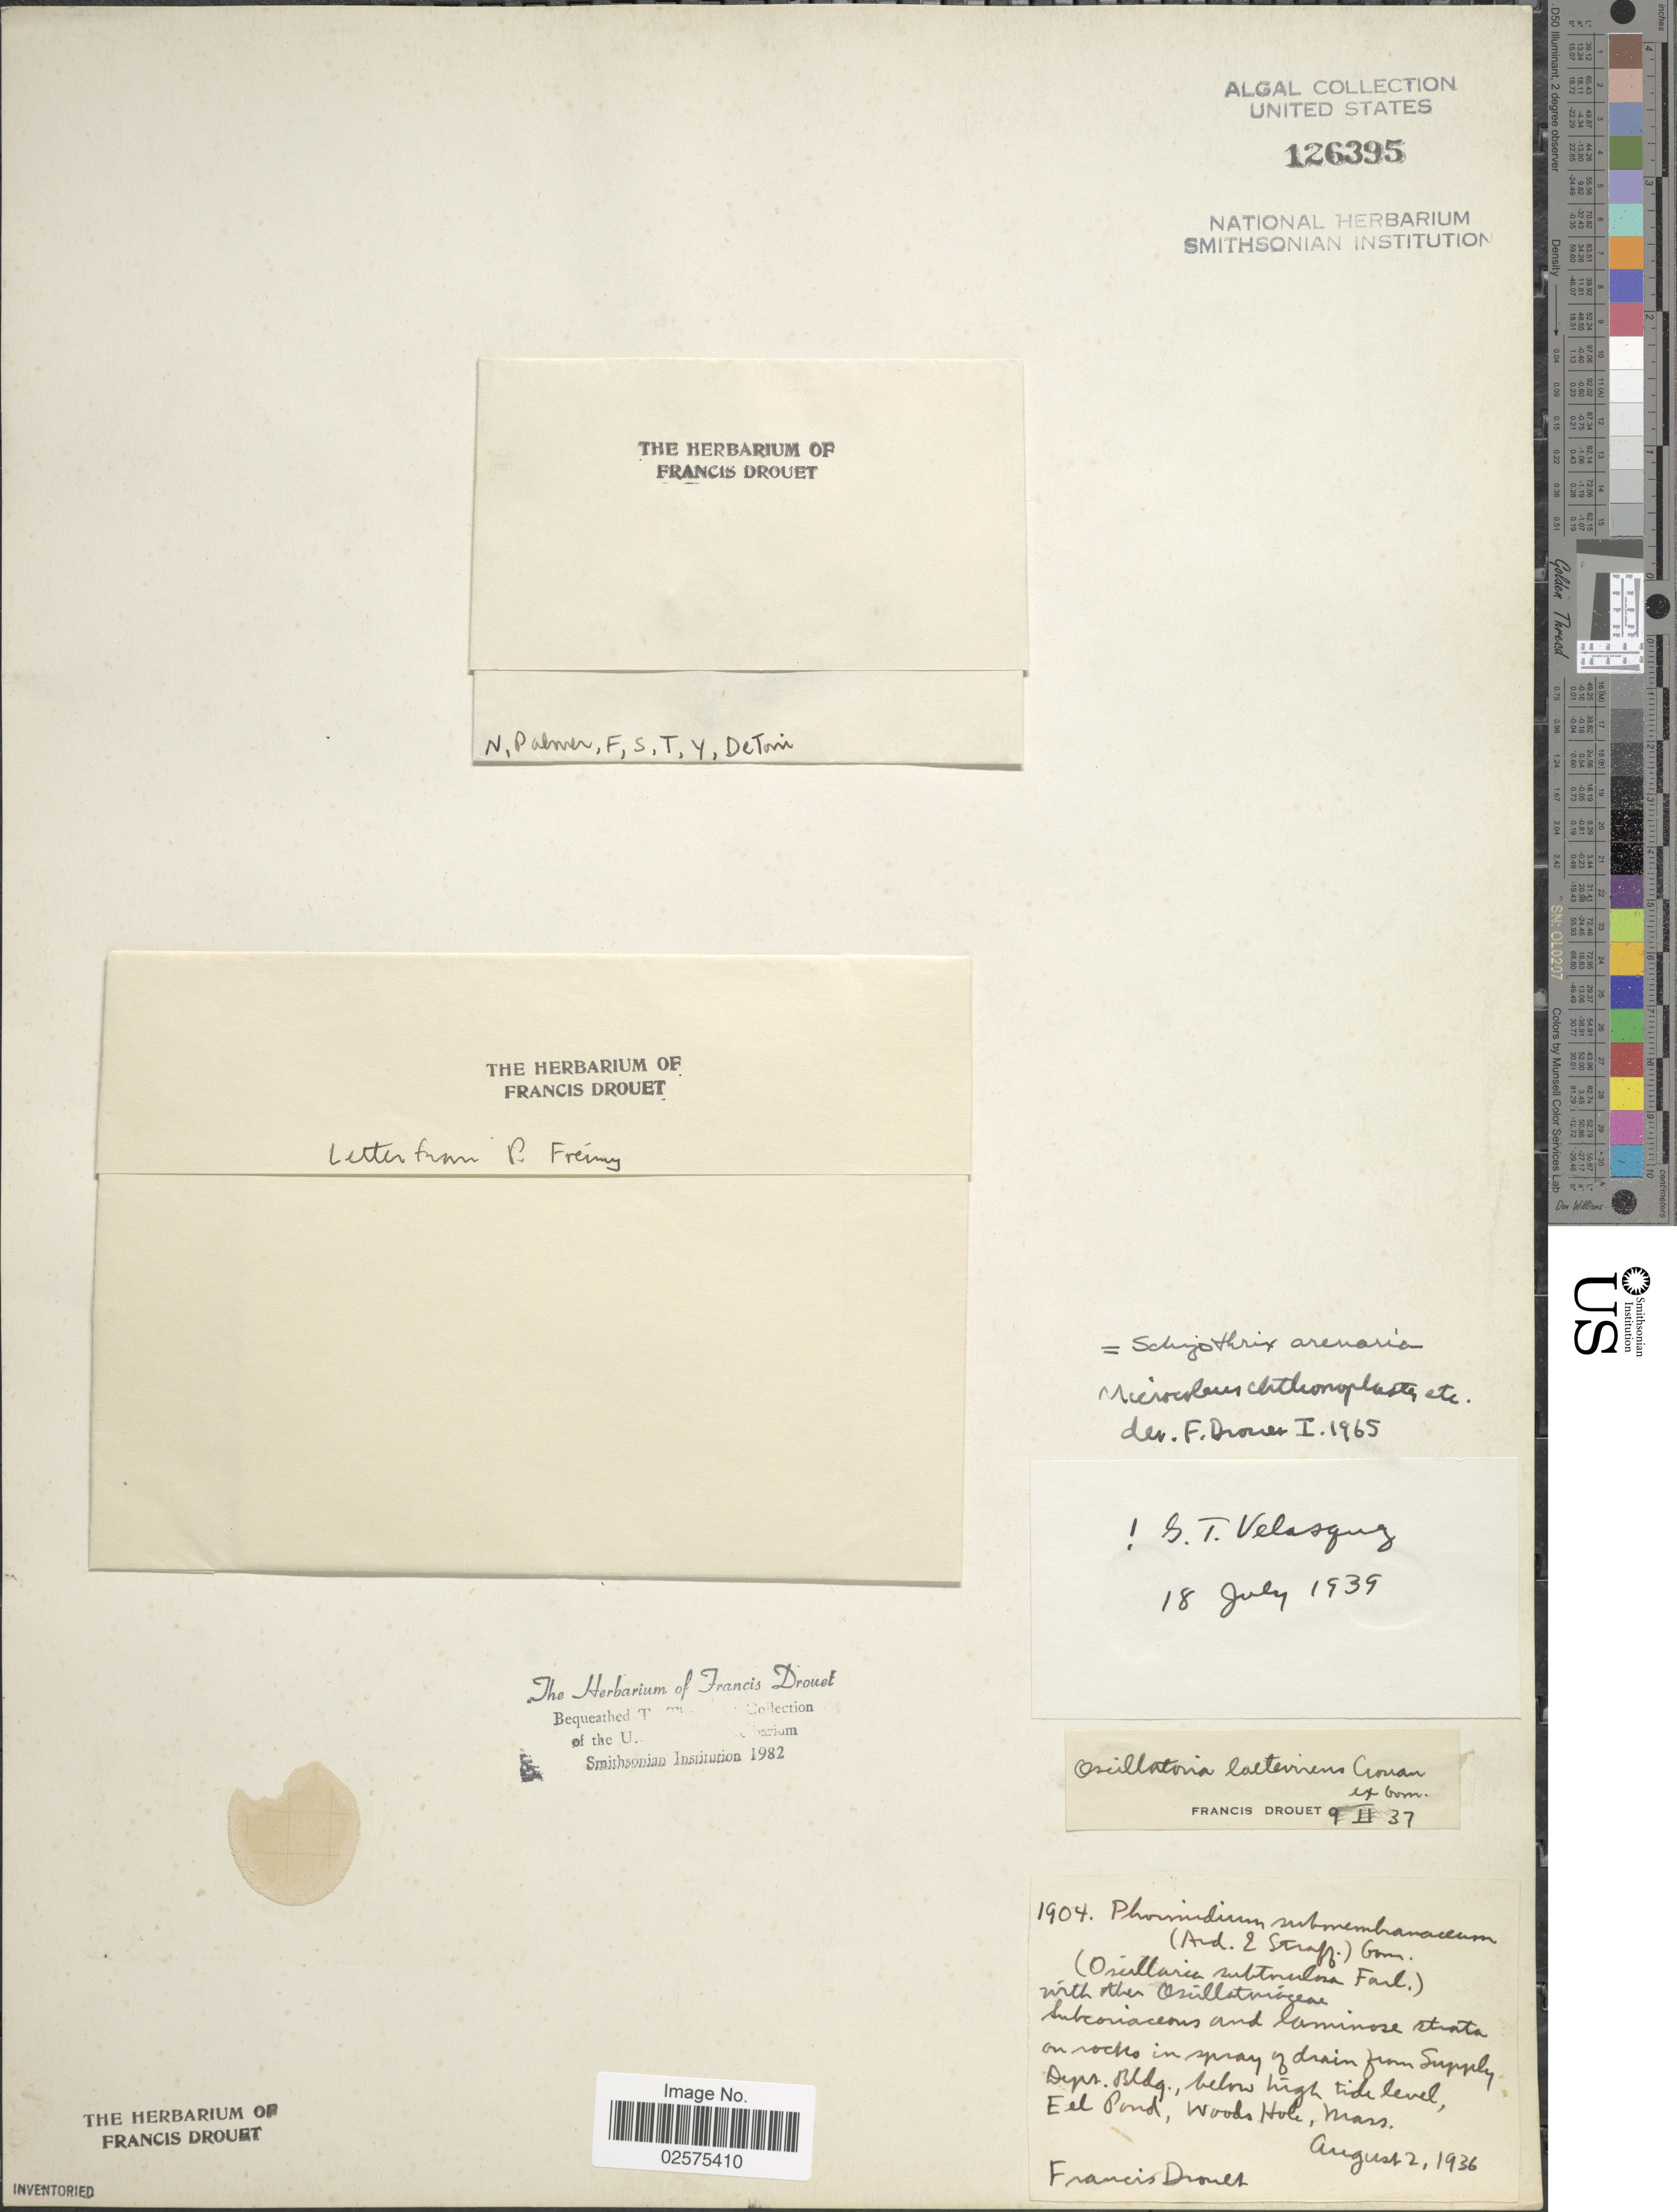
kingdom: Bacteria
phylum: Cyanobacteria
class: Cyanobacteriia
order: Leptolyngbyales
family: Trichocoleusaceae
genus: Schizothrix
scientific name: Schizothrix arenaria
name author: Gomont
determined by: Drouet, F. E.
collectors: F. E. Drouet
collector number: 1904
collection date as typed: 02 Aug 1936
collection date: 1936-08-02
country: United States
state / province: Massachusetts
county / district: Barnstable County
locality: Woods Hole, Eel Pond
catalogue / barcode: US 126395